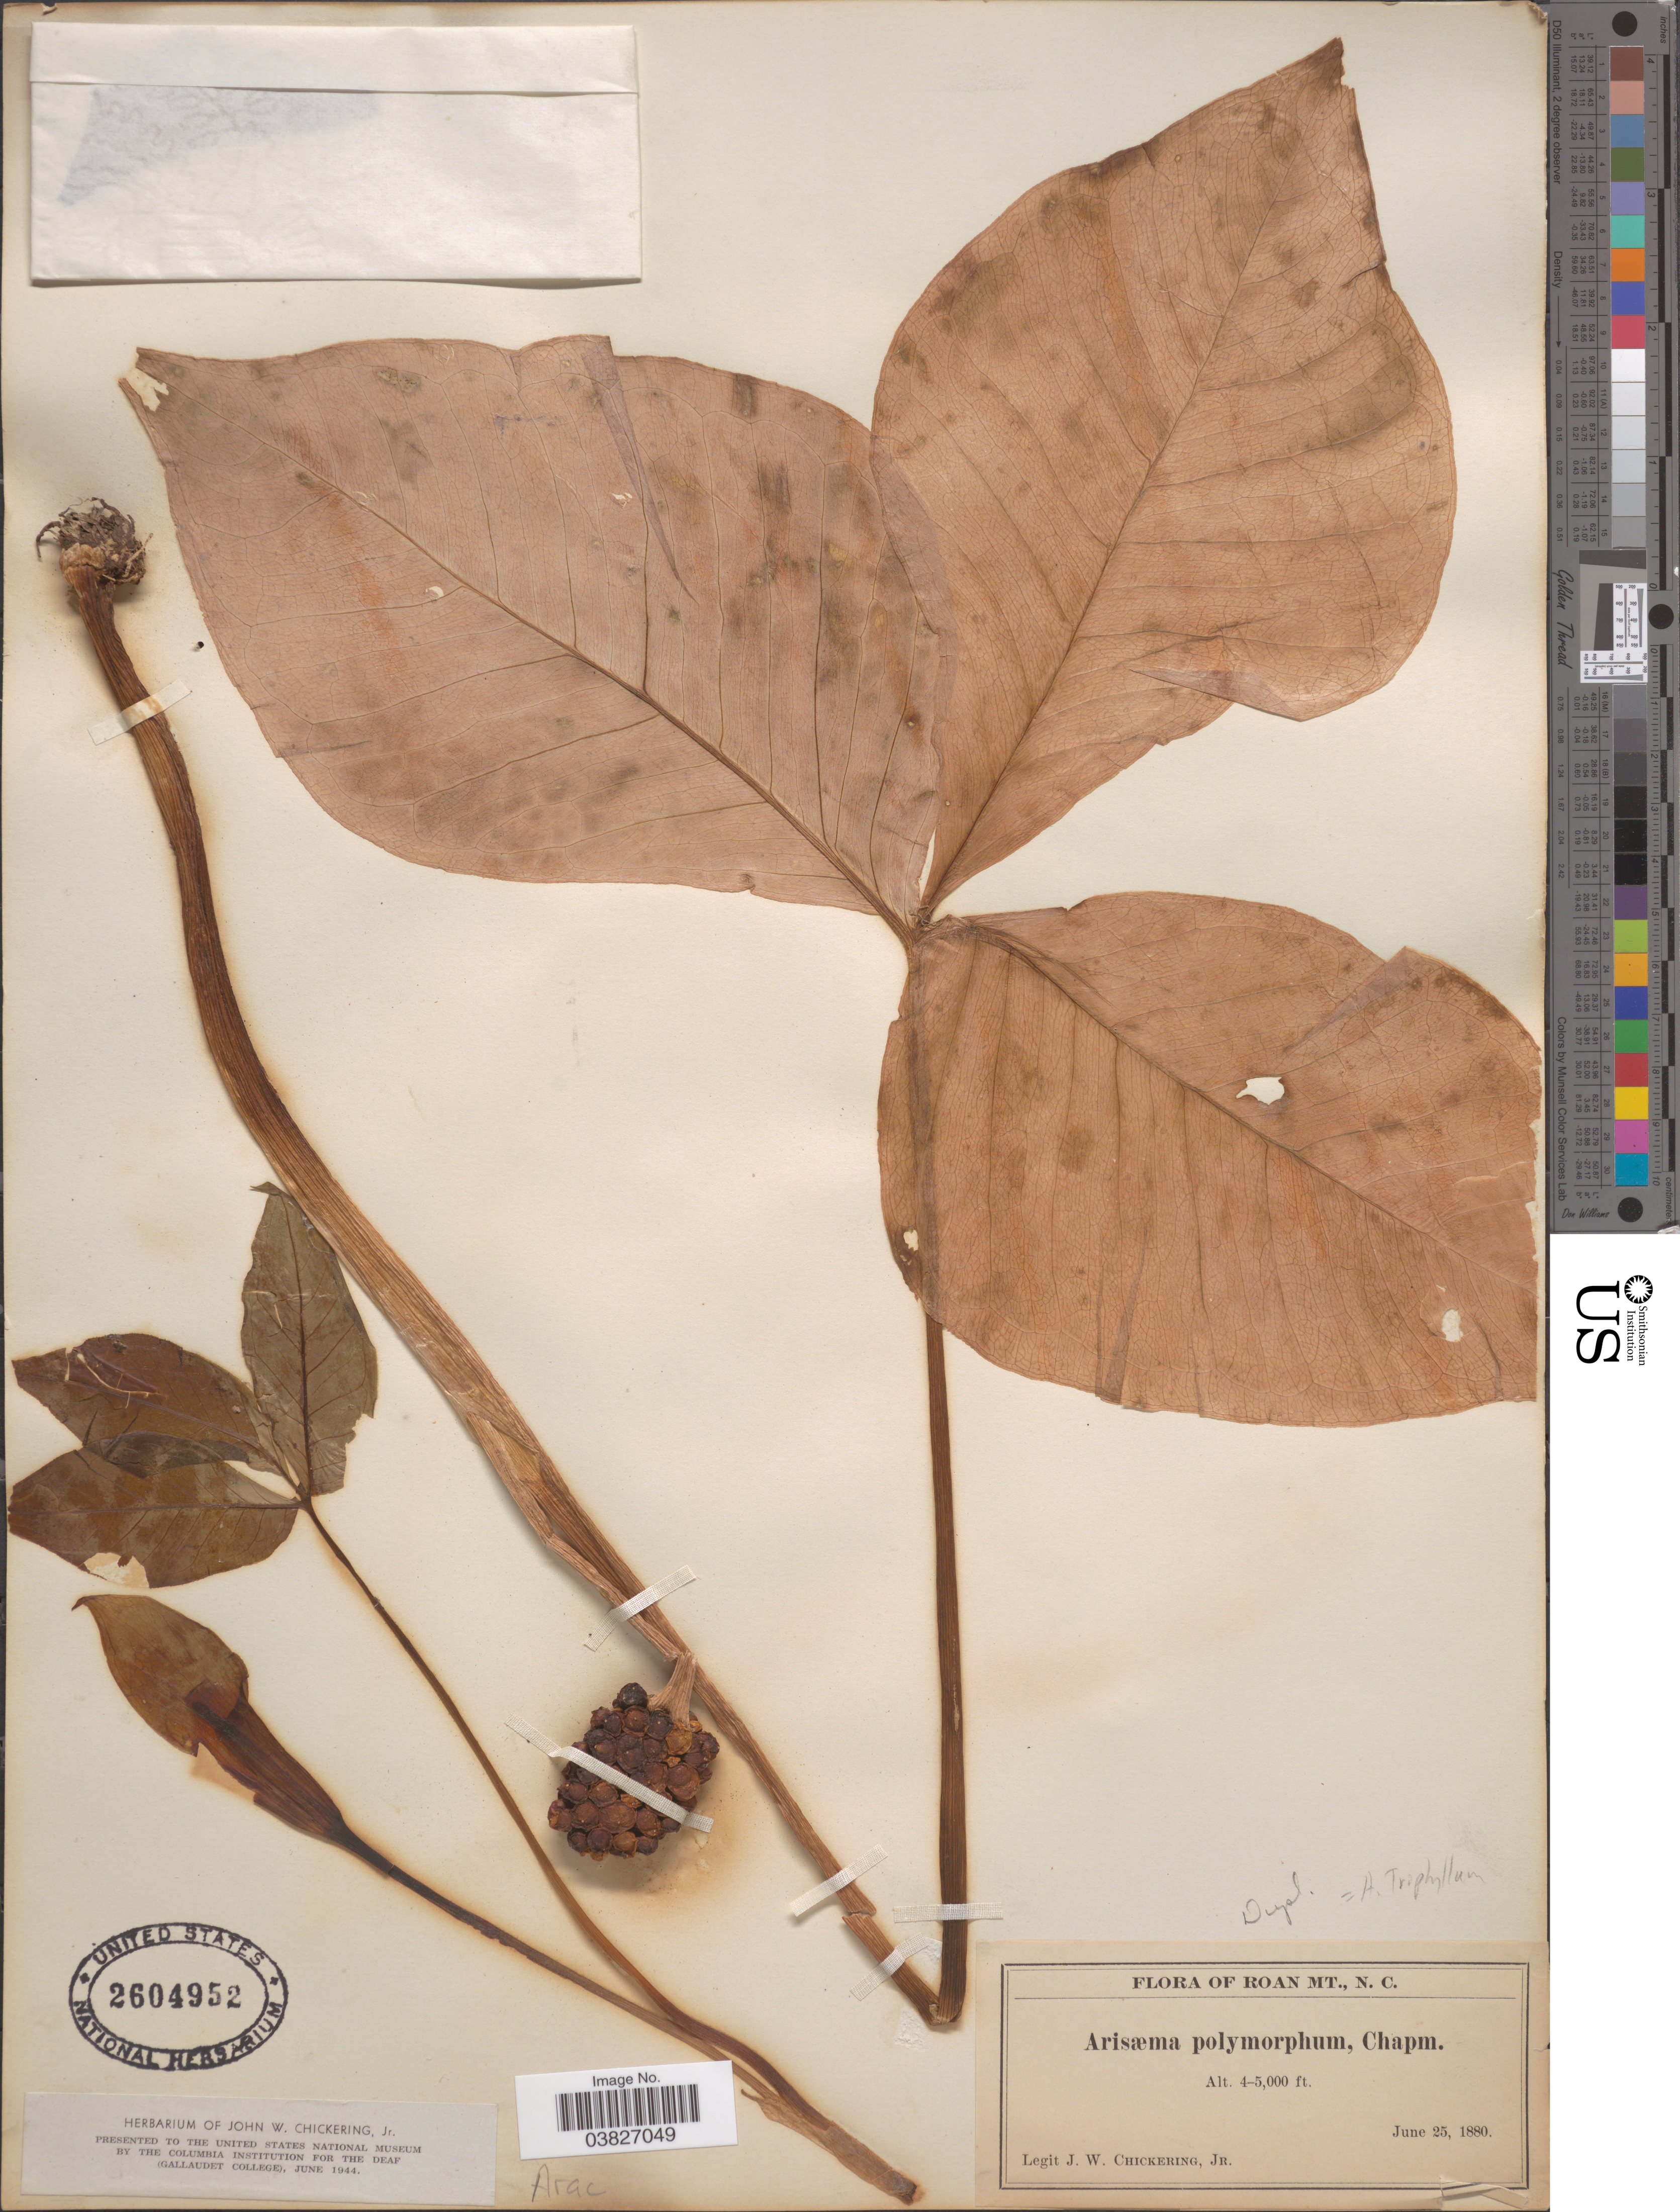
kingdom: Plantae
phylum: Tracheophyta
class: Liliopsida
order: Alismatales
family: Araceae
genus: Arisaema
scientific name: Arisaema quinatum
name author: (Nutt.) Schott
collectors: J. W. Chickering Jr.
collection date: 1880-06-25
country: United States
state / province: North Carolina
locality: Roan Mt.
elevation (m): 1219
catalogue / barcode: US 2604952